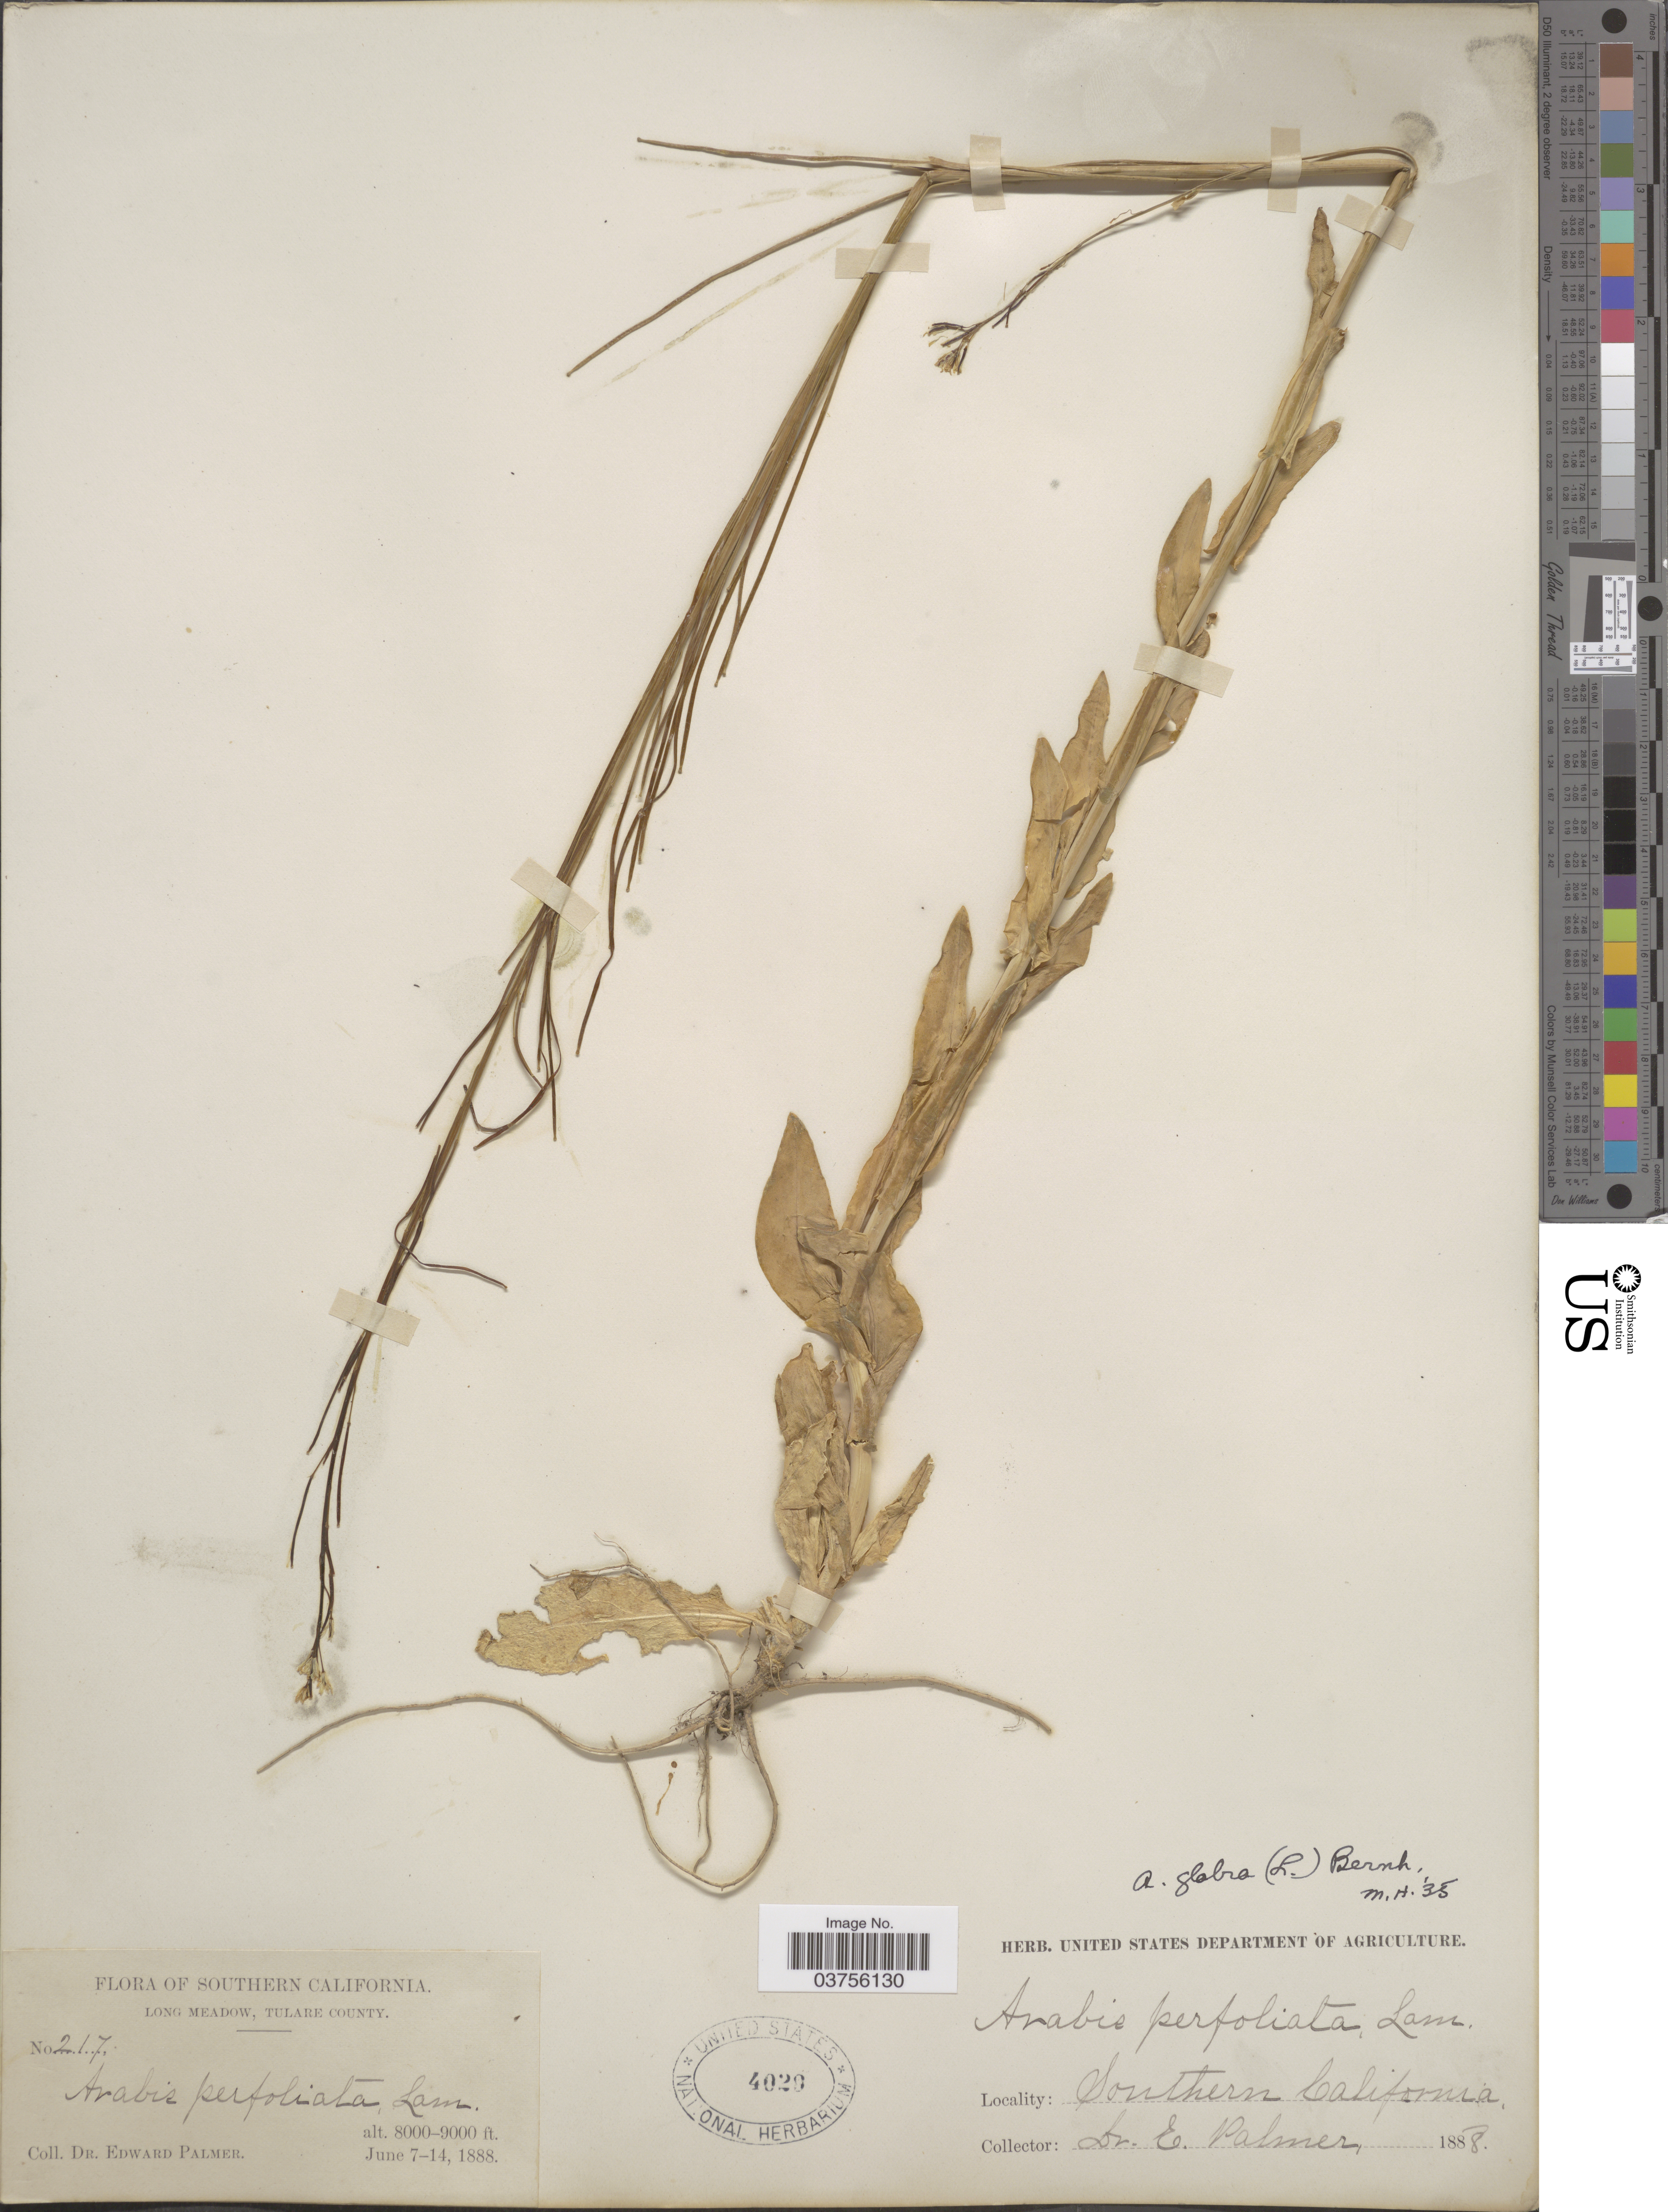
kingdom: Plantae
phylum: Tracheophyta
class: Magnoliopsida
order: Brassicales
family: Brassicaceae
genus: Turritis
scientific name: Turritis glabra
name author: L.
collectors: E. Palmer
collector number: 217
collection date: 1888-06-07/1888-06-14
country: United States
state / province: California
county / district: Tulare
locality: Southern California. Long Meadow, Tulare County.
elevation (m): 2438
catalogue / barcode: US 4020